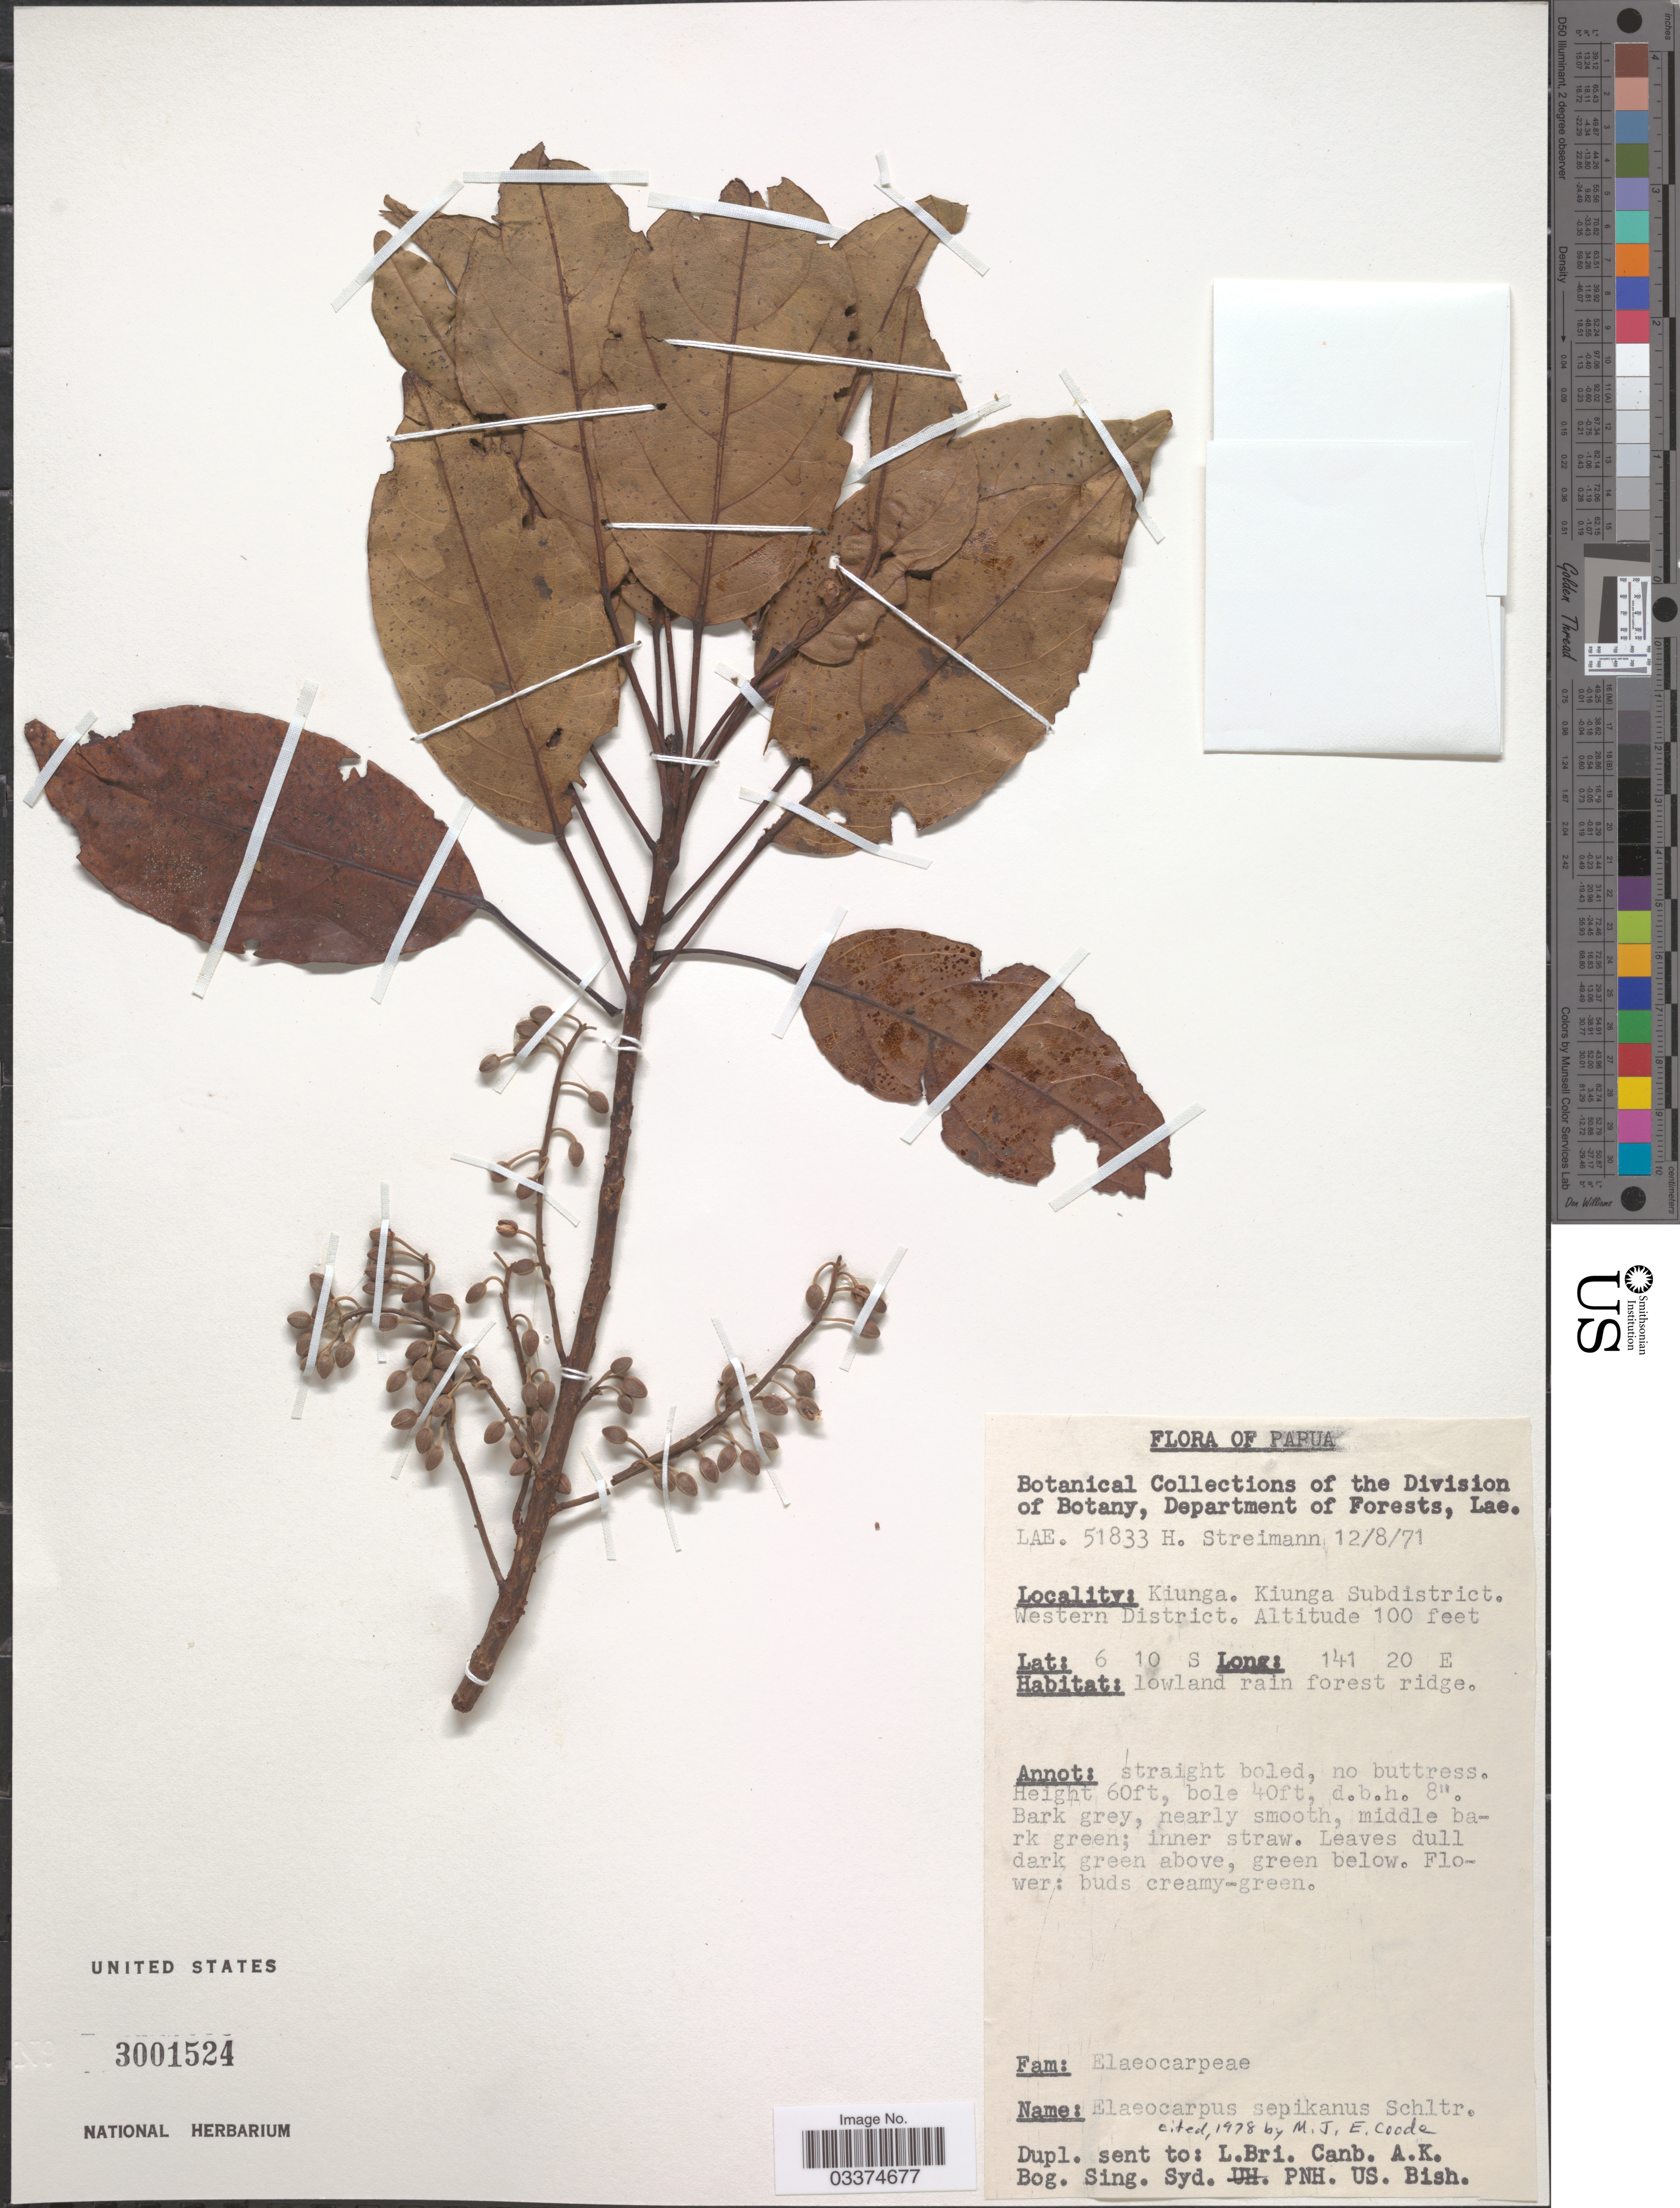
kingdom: Plantae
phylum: Tracheophyta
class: Magnoliopsida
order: Oxalidales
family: Elaeocarpaceae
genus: Elaeocarpus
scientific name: Elaeocarpus sepikanus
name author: Schltr.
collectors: H. Streimann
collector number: LAE51833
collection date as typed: Transcribed d/m/y: 12/8/71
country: Papua New Guinea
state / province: Manus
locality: Papua, Kiunga. Kiunga Subdistrict. Western District.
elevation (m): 30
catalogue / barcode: US 3001524